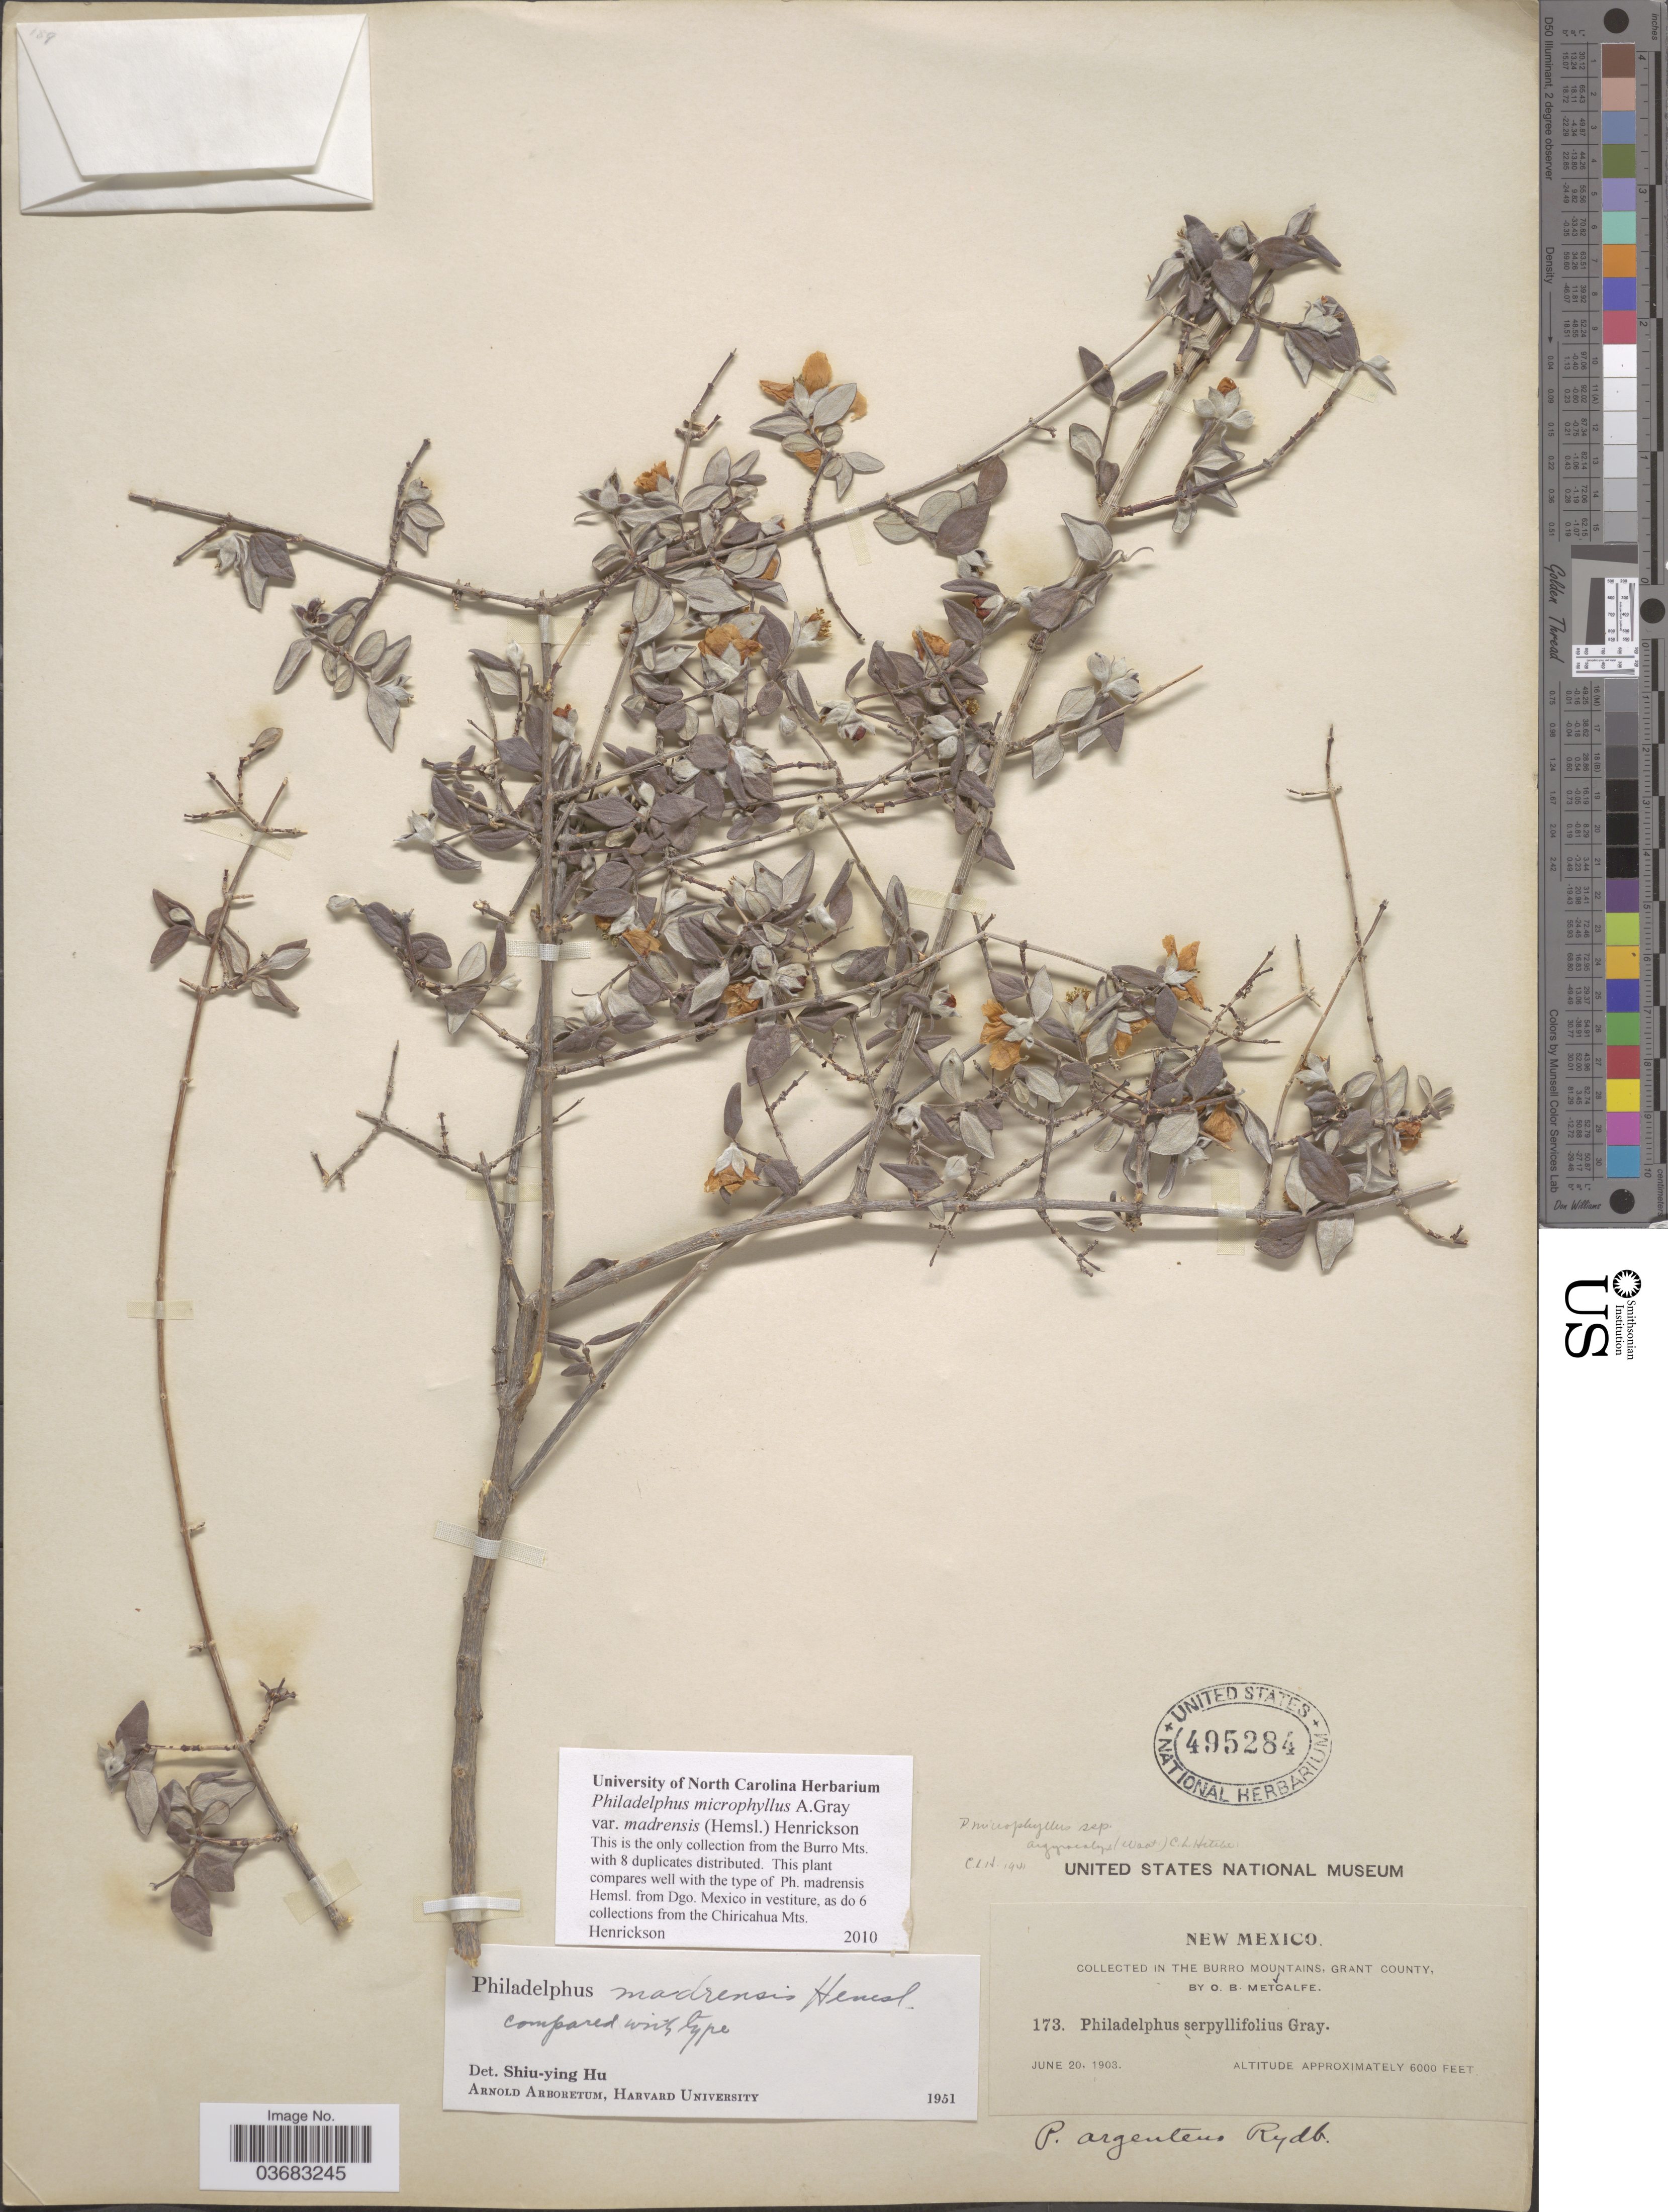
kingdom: Plantae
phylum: Tracheophyta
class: Magnoliopsida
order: Cornales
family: Hydrangeaceae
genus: Philadelphus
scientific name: Philadelphus microphyllus var. madrensis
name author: (Hemsl.) Henrickson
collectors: O. B. Metcalfe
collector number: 173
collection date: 1903-06-20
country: United States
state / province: New Mexico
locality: In the Burro Mountains, Grant County.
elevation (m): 1829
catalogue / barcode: US 495284